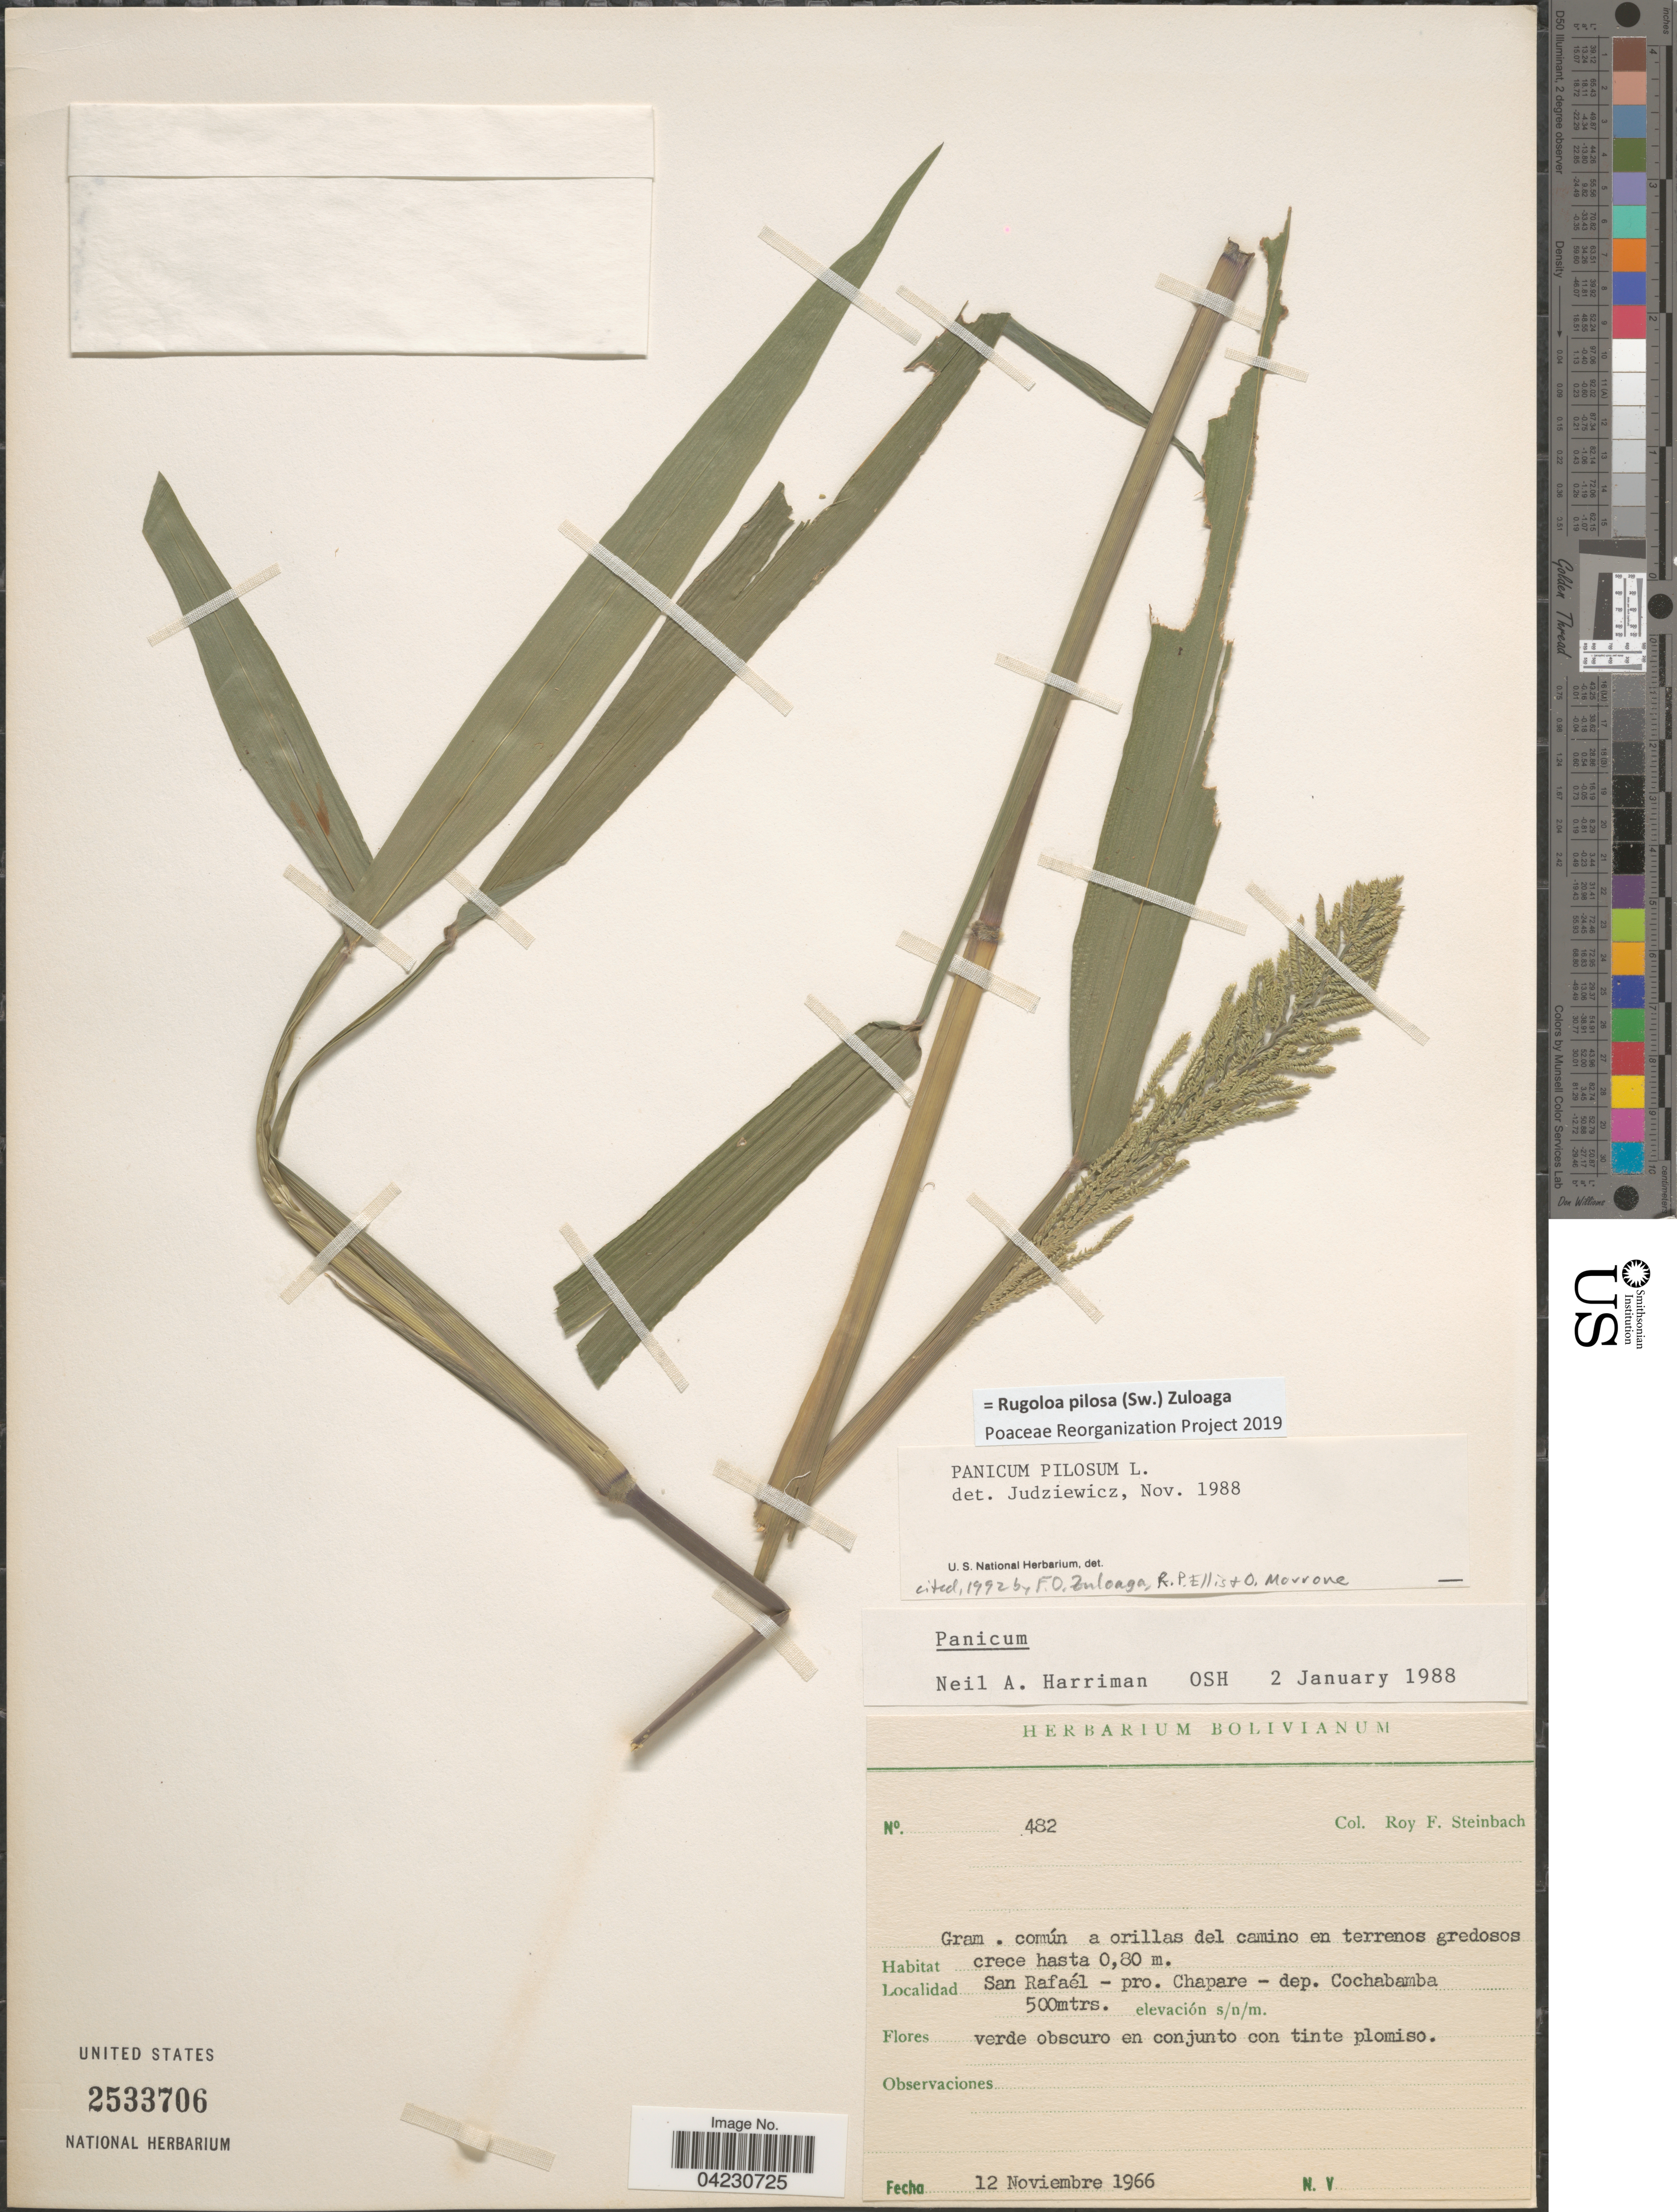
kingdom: Plantae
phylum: Tracheophyta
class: Liliopsida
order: Poales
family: Poaceae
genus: Rugoloa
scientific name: Rugoloa pilosa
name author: (Sw.) Zuloaga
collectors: R. F. Steinbach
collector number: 482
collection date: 1966-11-12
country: Bolivia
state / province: Cochabamba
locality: San Rafaél - pro. Chapare - dep. Cochabamba.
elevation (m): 500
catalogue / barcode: US 2533706